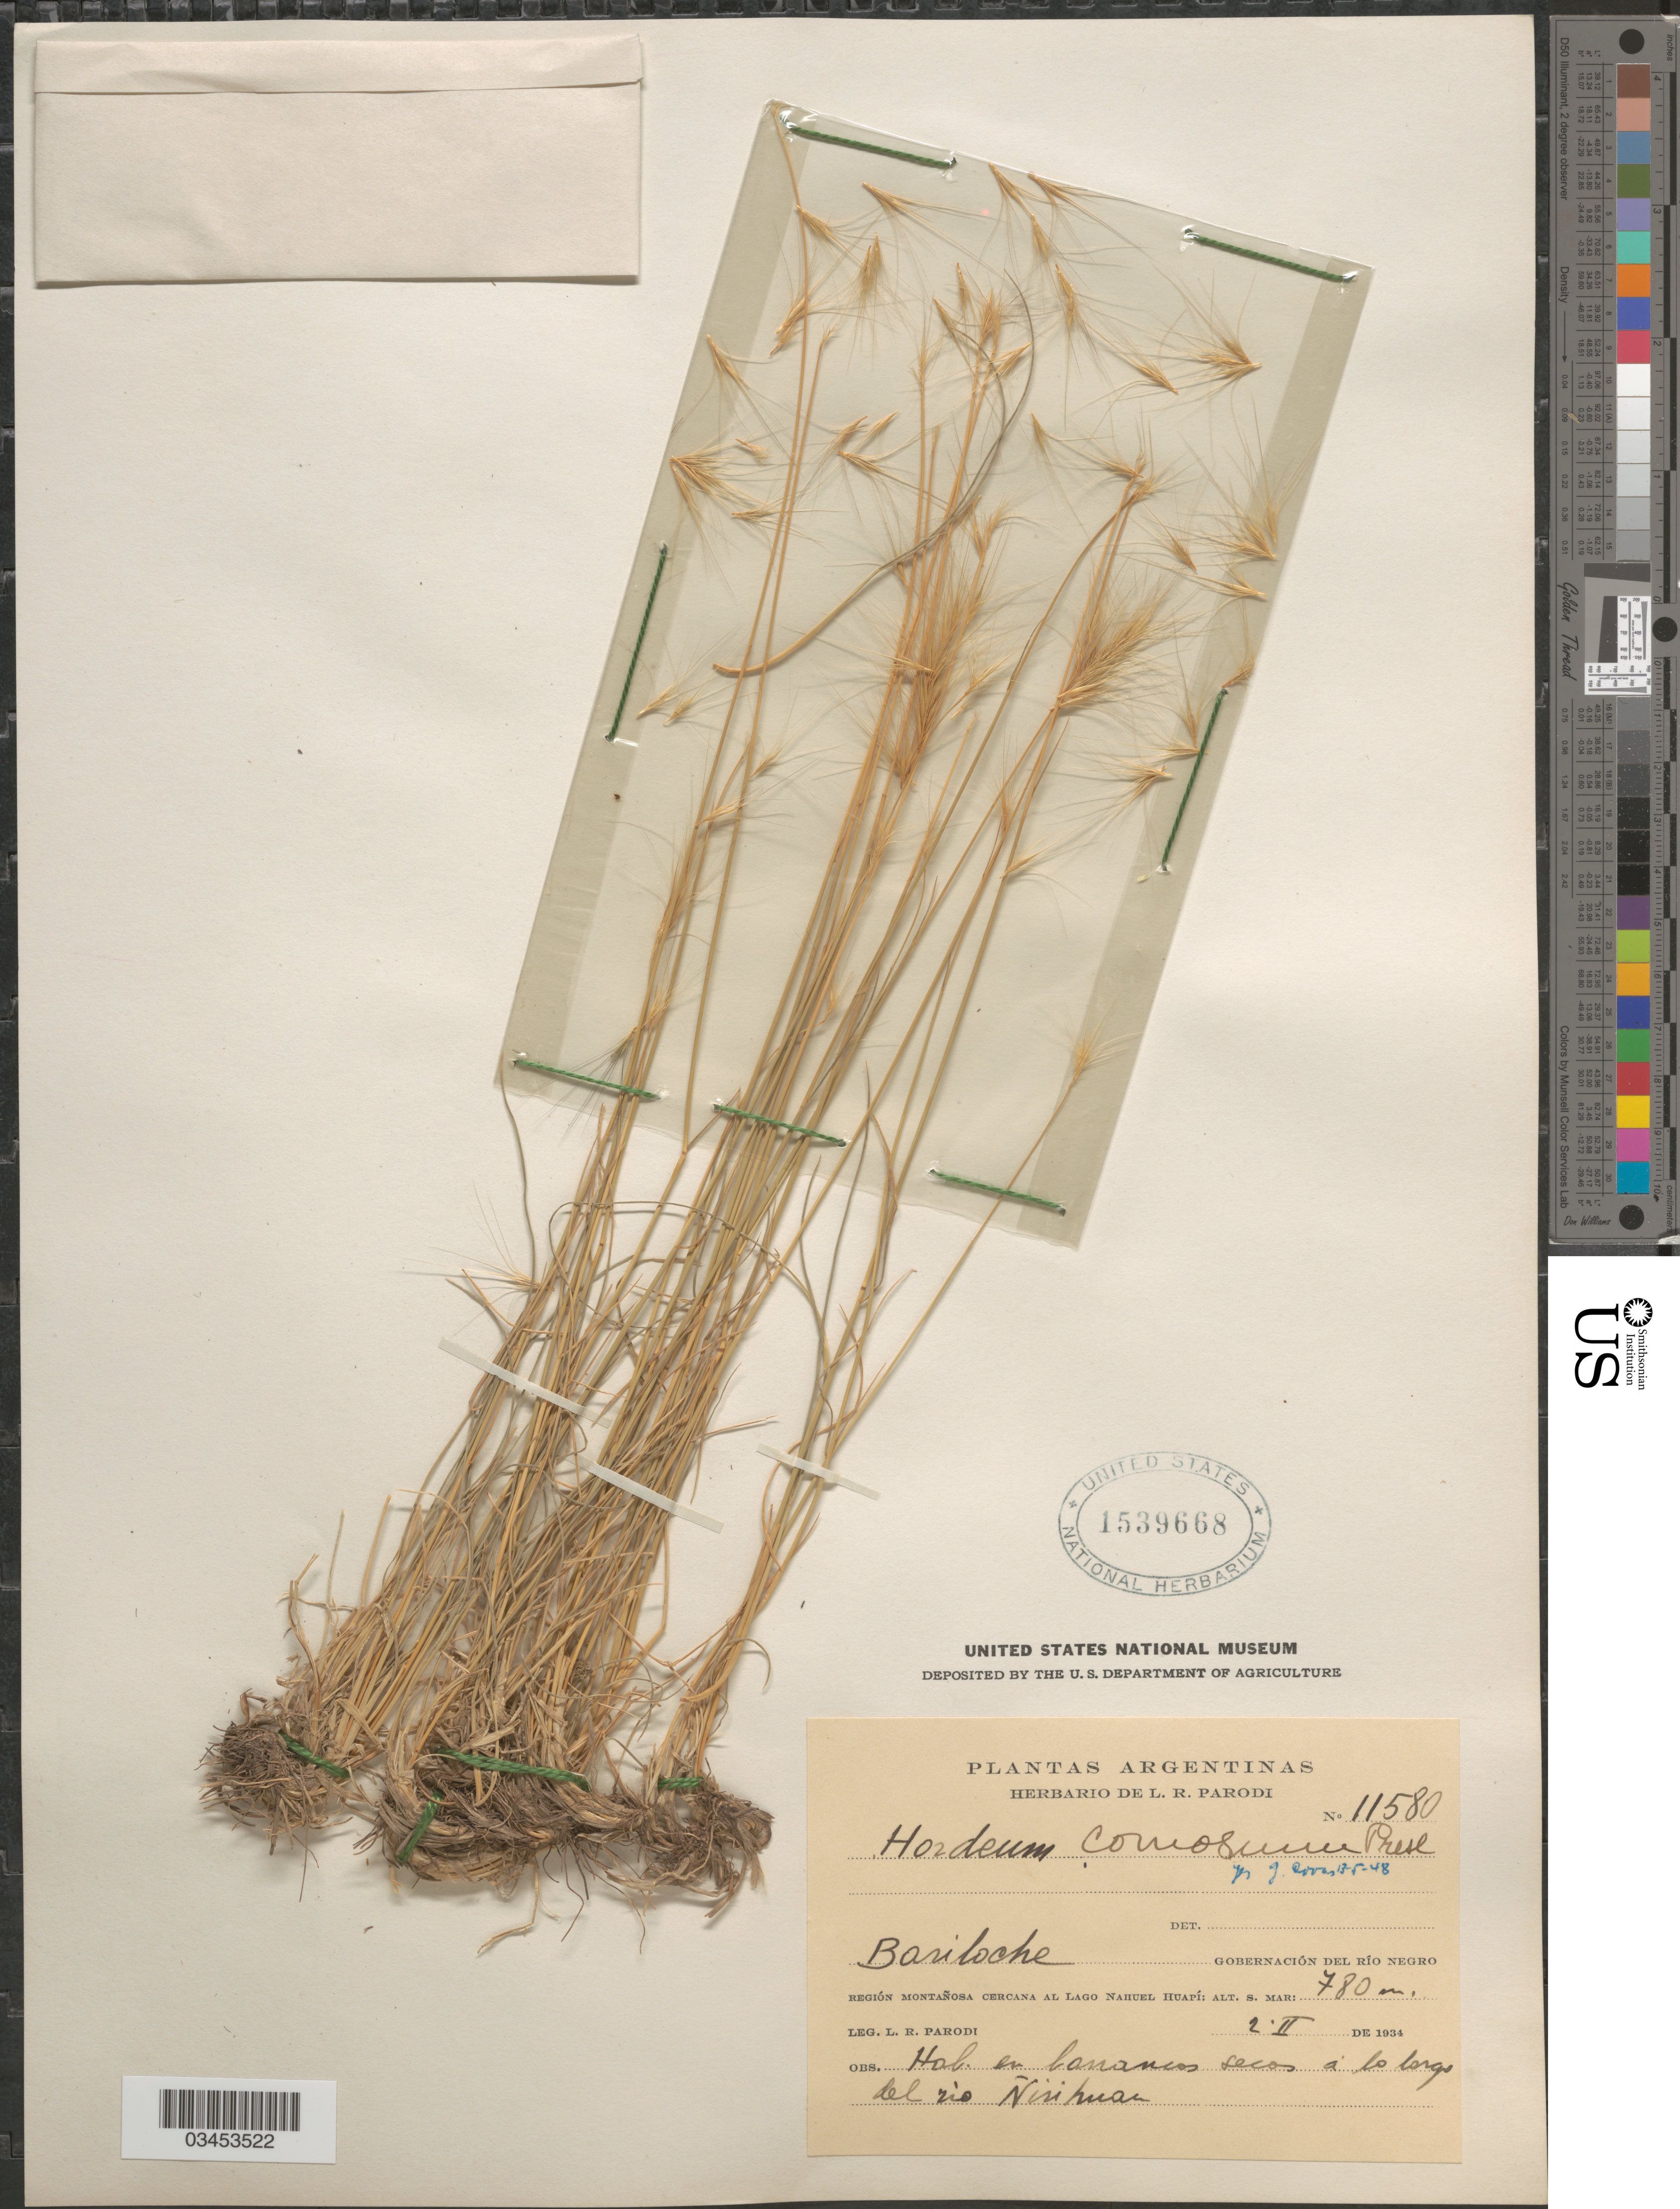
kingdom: Plantae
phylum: Tracheophyta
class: Liliopsida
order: Poales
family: Poaceae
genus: Hordeum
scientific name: Hordeum comosum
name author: J. Presl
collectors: L. R. Parodi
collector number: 11580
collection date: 1934-02-02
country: Argentina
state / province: Rio Negro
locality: Bariloche. Gobernación del Río Negro. Región Montañosa cercana al Lago Nahuel Huapí.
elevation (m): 780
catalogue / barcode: US 1539668